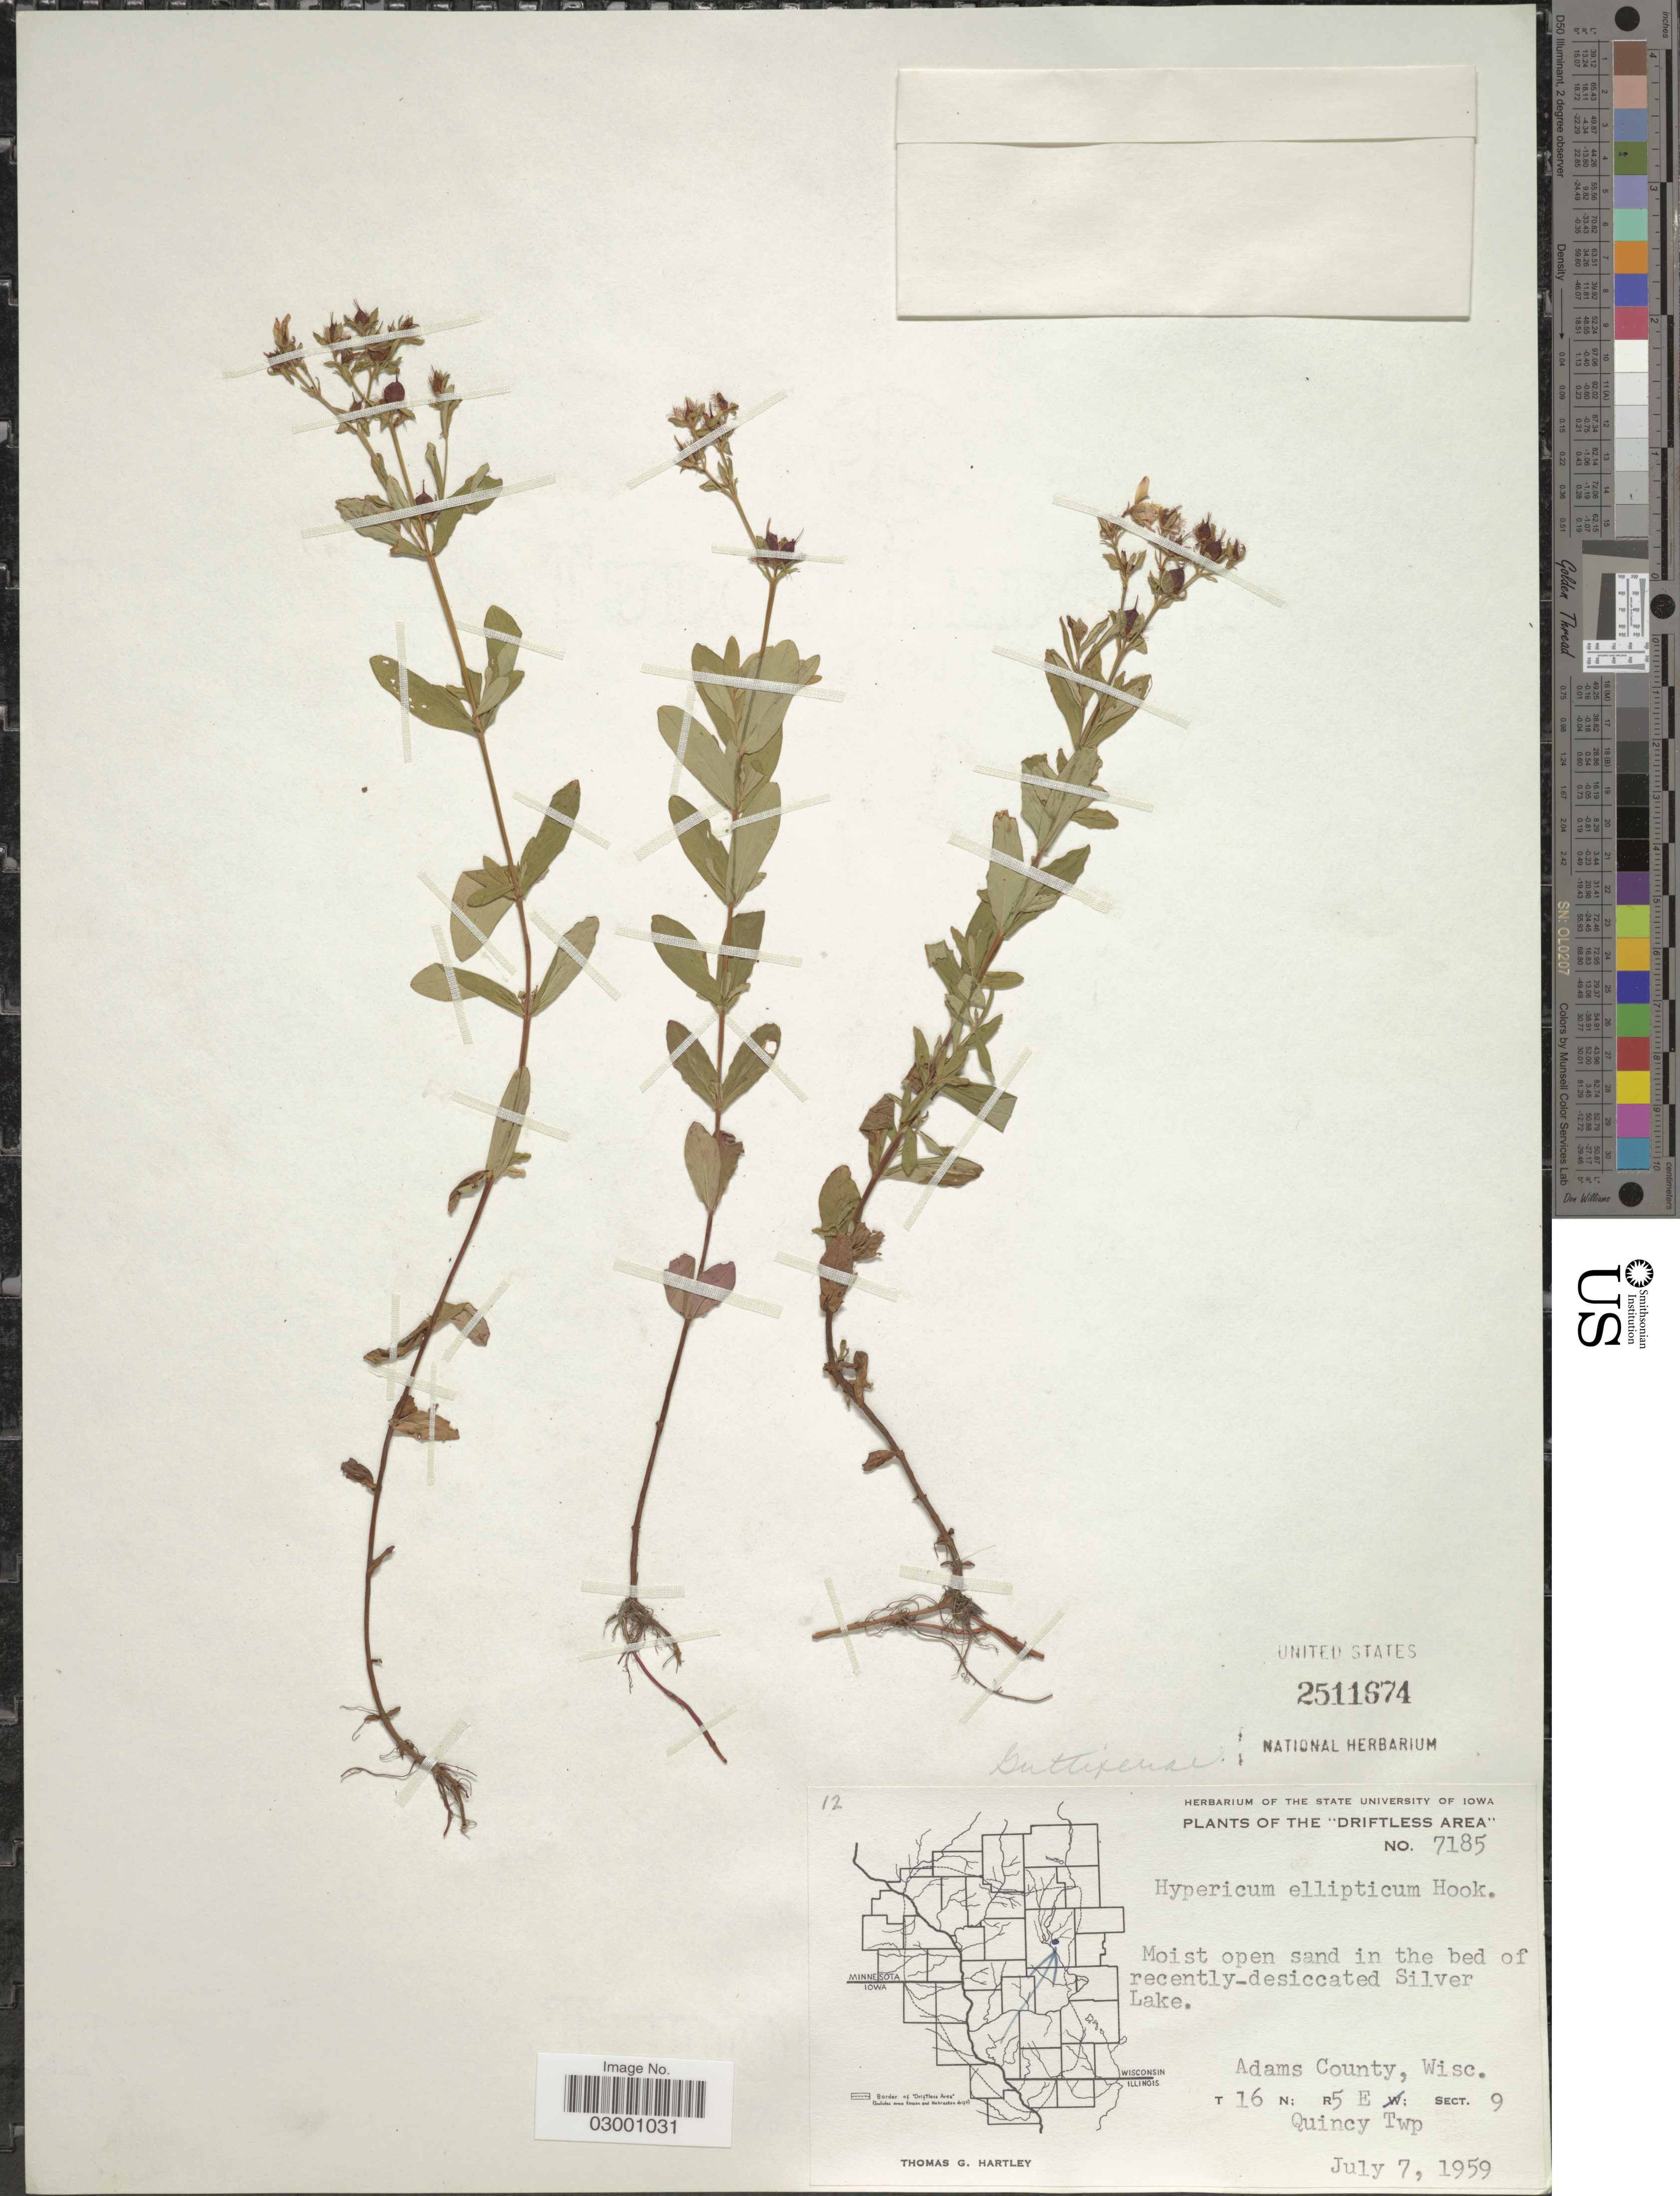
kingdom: Plantae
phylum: Tracheophyta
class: Magnoliopsida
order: Malpighiales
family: Hypericaceae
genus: Hypericum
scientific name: Hypericum ellipticum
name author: Hook.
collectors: T. G. Hartley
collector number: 12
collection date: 1959-07-07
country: United States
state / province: Wisconsin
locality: Moist open sand in the bed of recently-desiccated Silver Lake, Adams County, Quincy Twp, T 16 N: R 5 E; Sect. 9.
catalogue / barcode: US 2511674